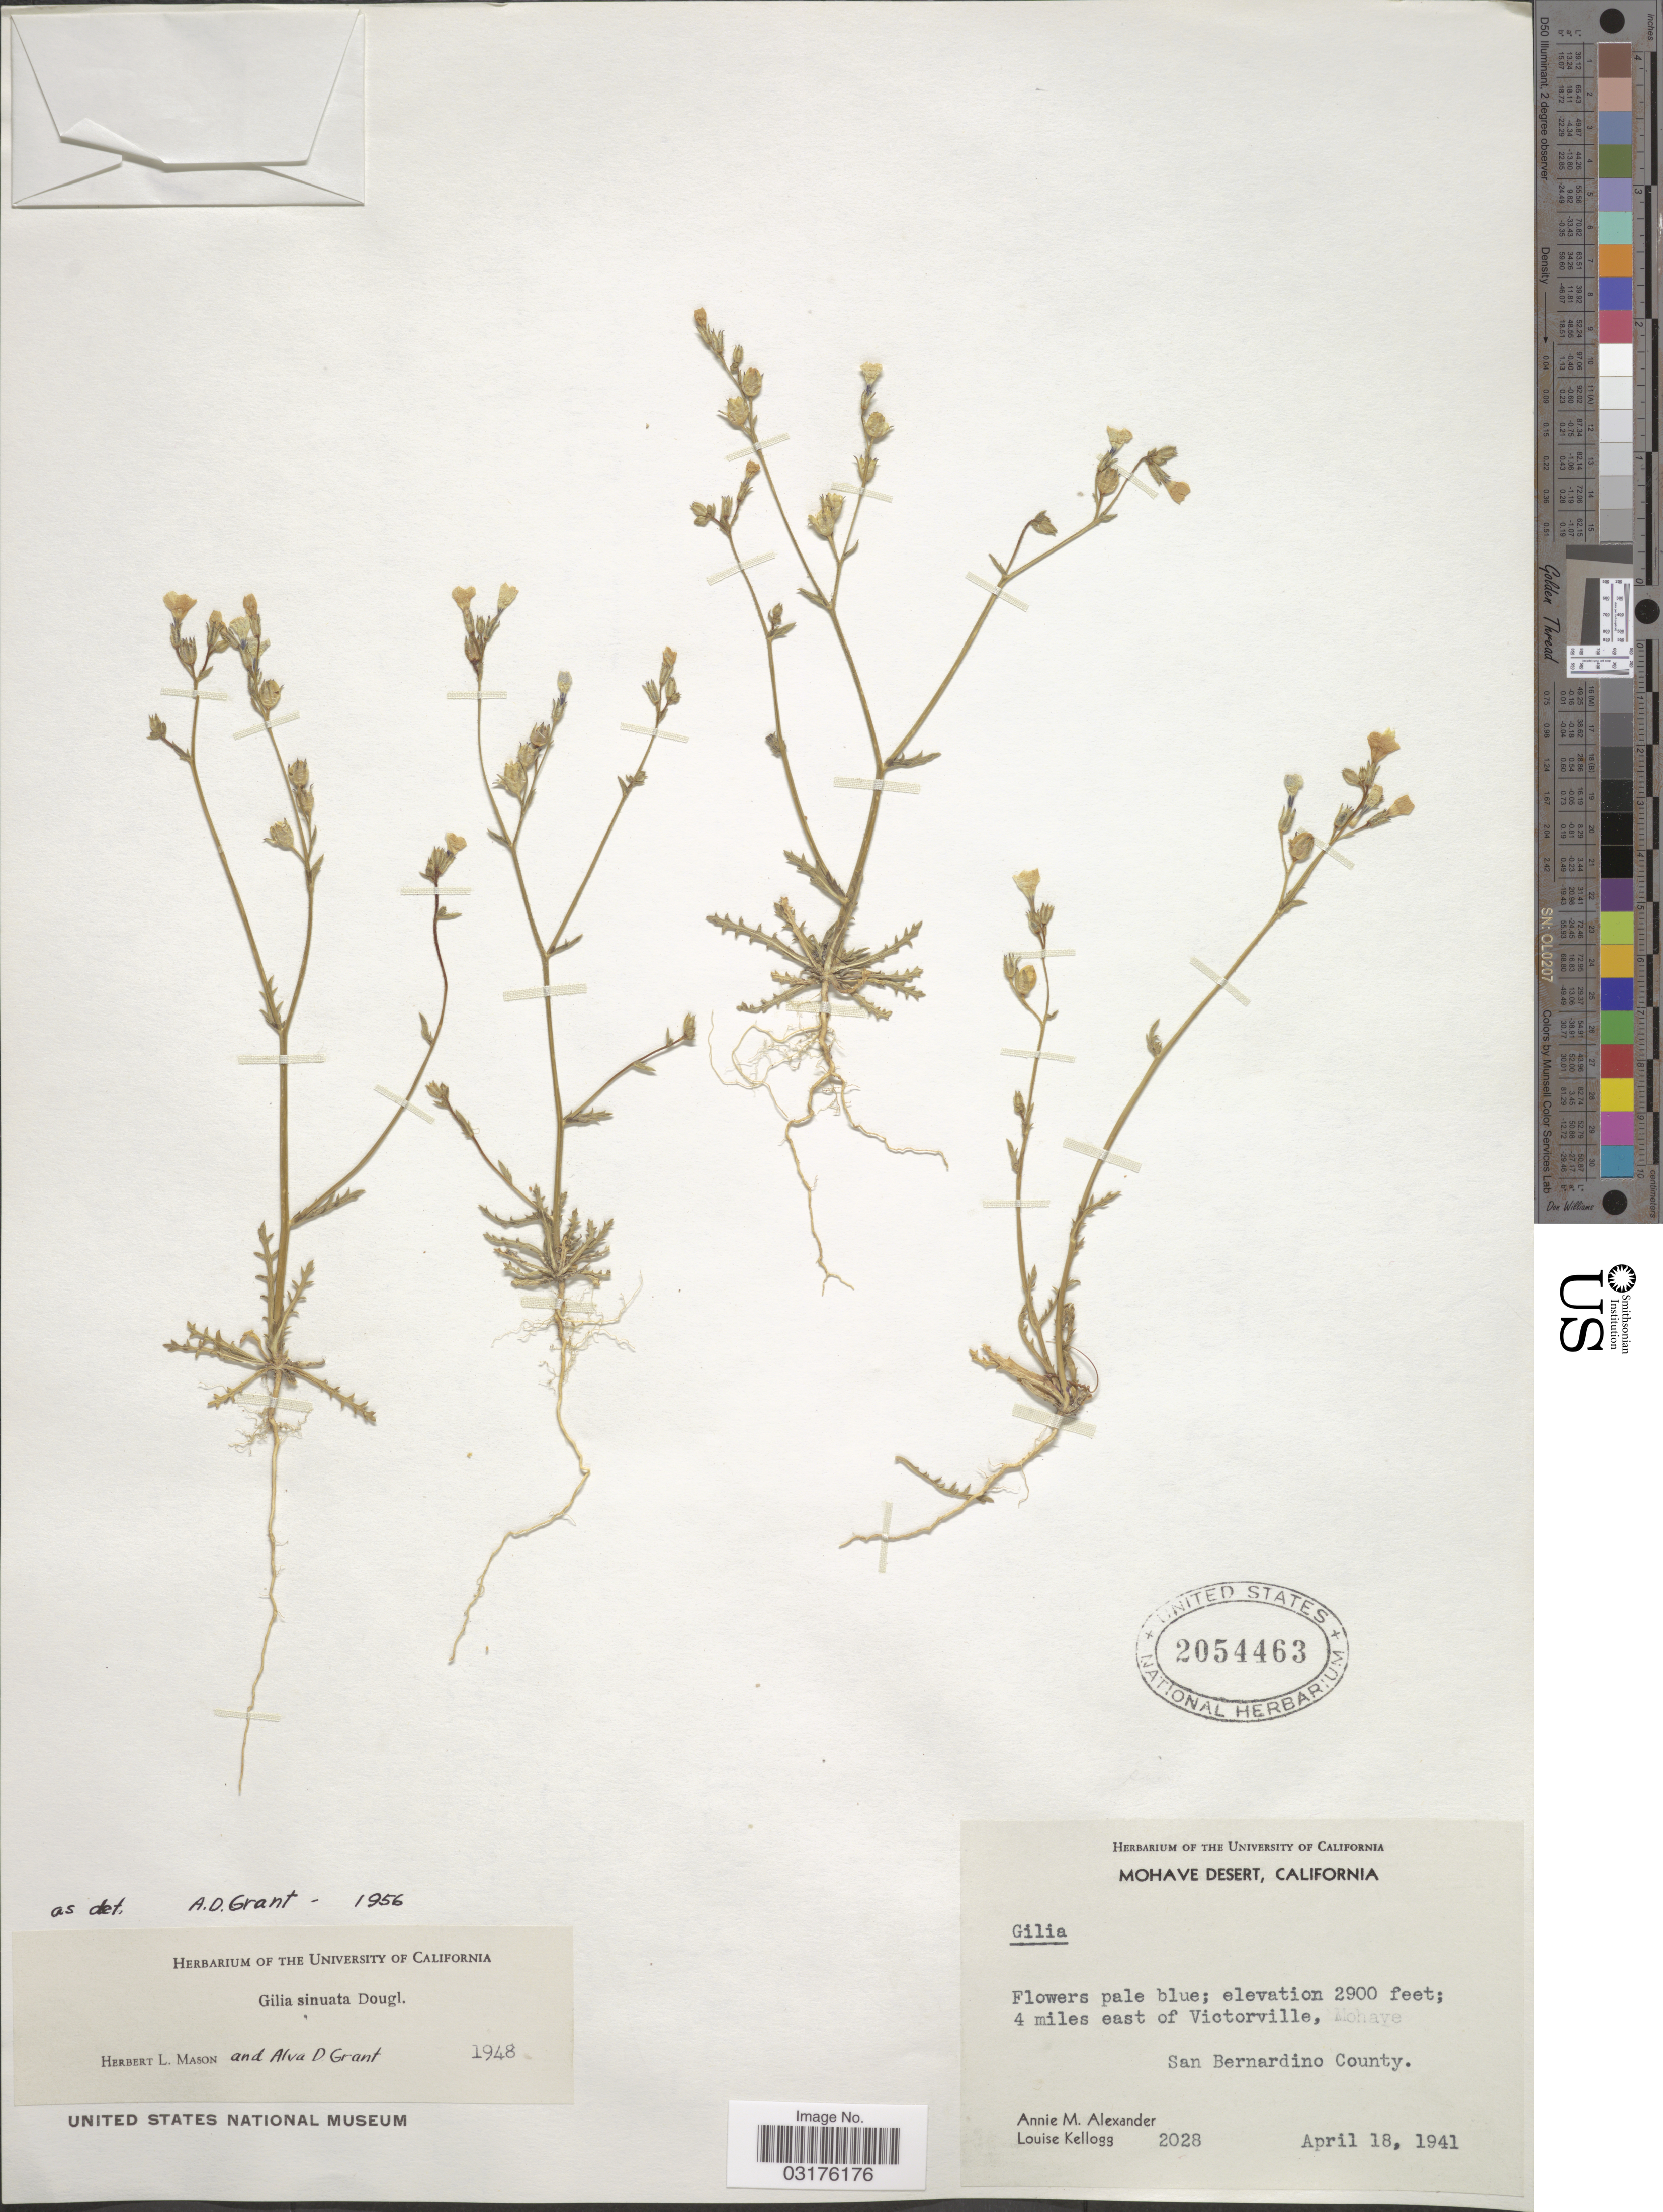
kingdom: Plantae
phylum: Tracheophyta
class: Magnoliopsida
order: Ericales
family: Polemoniaceae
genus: Gilia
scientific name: Gilia sinuata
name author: Douglas ex Benth.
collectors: A. M. Alexander & L. Kellogg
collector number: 2028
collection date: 1941-04-18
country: United States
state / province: California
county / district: San Bernardino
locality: Mohave Desert, 4 miles east of Victorville, Mohave, San Bernardino County.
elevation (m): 884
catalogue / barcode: US 2054463